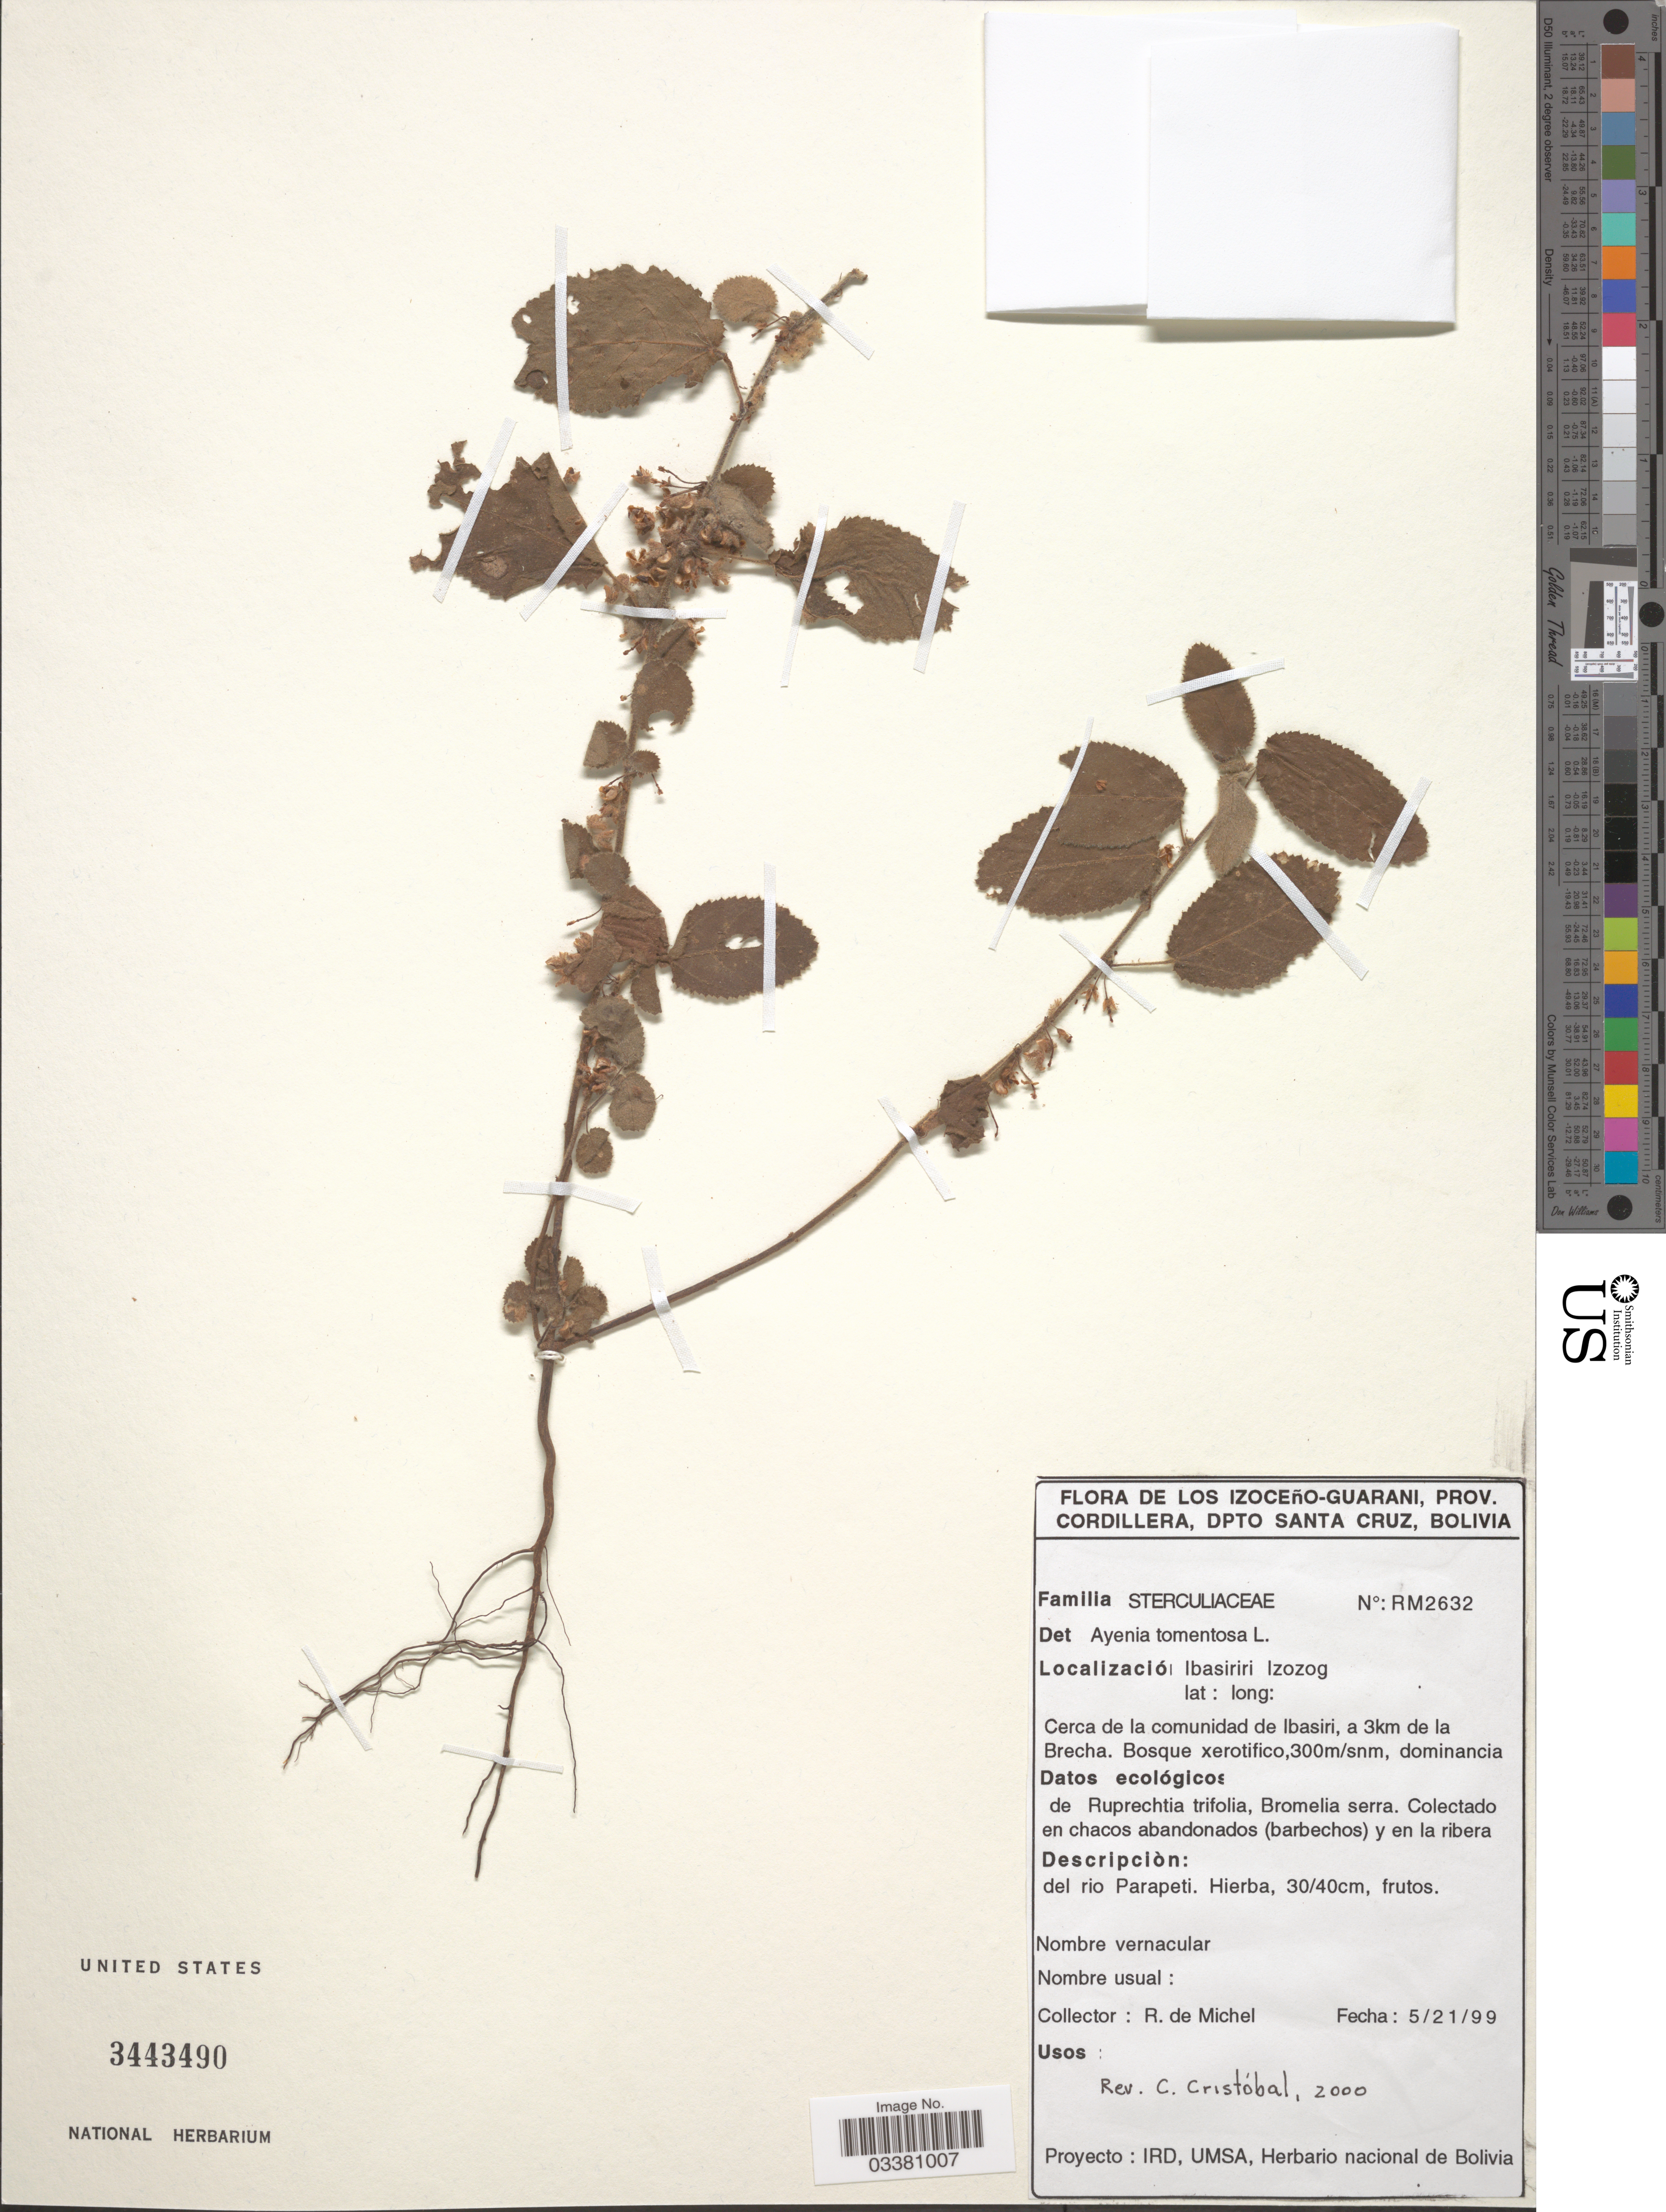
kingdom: Plantae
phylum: Tracheophyta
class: Magnoliopsida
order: Malvales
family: Malvaceae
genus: Ayenia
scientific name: Ayenia tomentosa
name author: L.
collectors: R. d. Michel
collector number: RM2632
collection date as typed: Transcribed d/m/y: 21/5/99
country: Bolivia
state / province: Santa Cruz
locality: Los Izoceño-Guarani, Prov. Cordillera, Dpto Santa Cruz. Ibasiriri Izozog. Cerca de la comunidad de Ibasiri, a 3km de la Brecha.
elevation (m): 300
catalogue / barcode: US 3443490